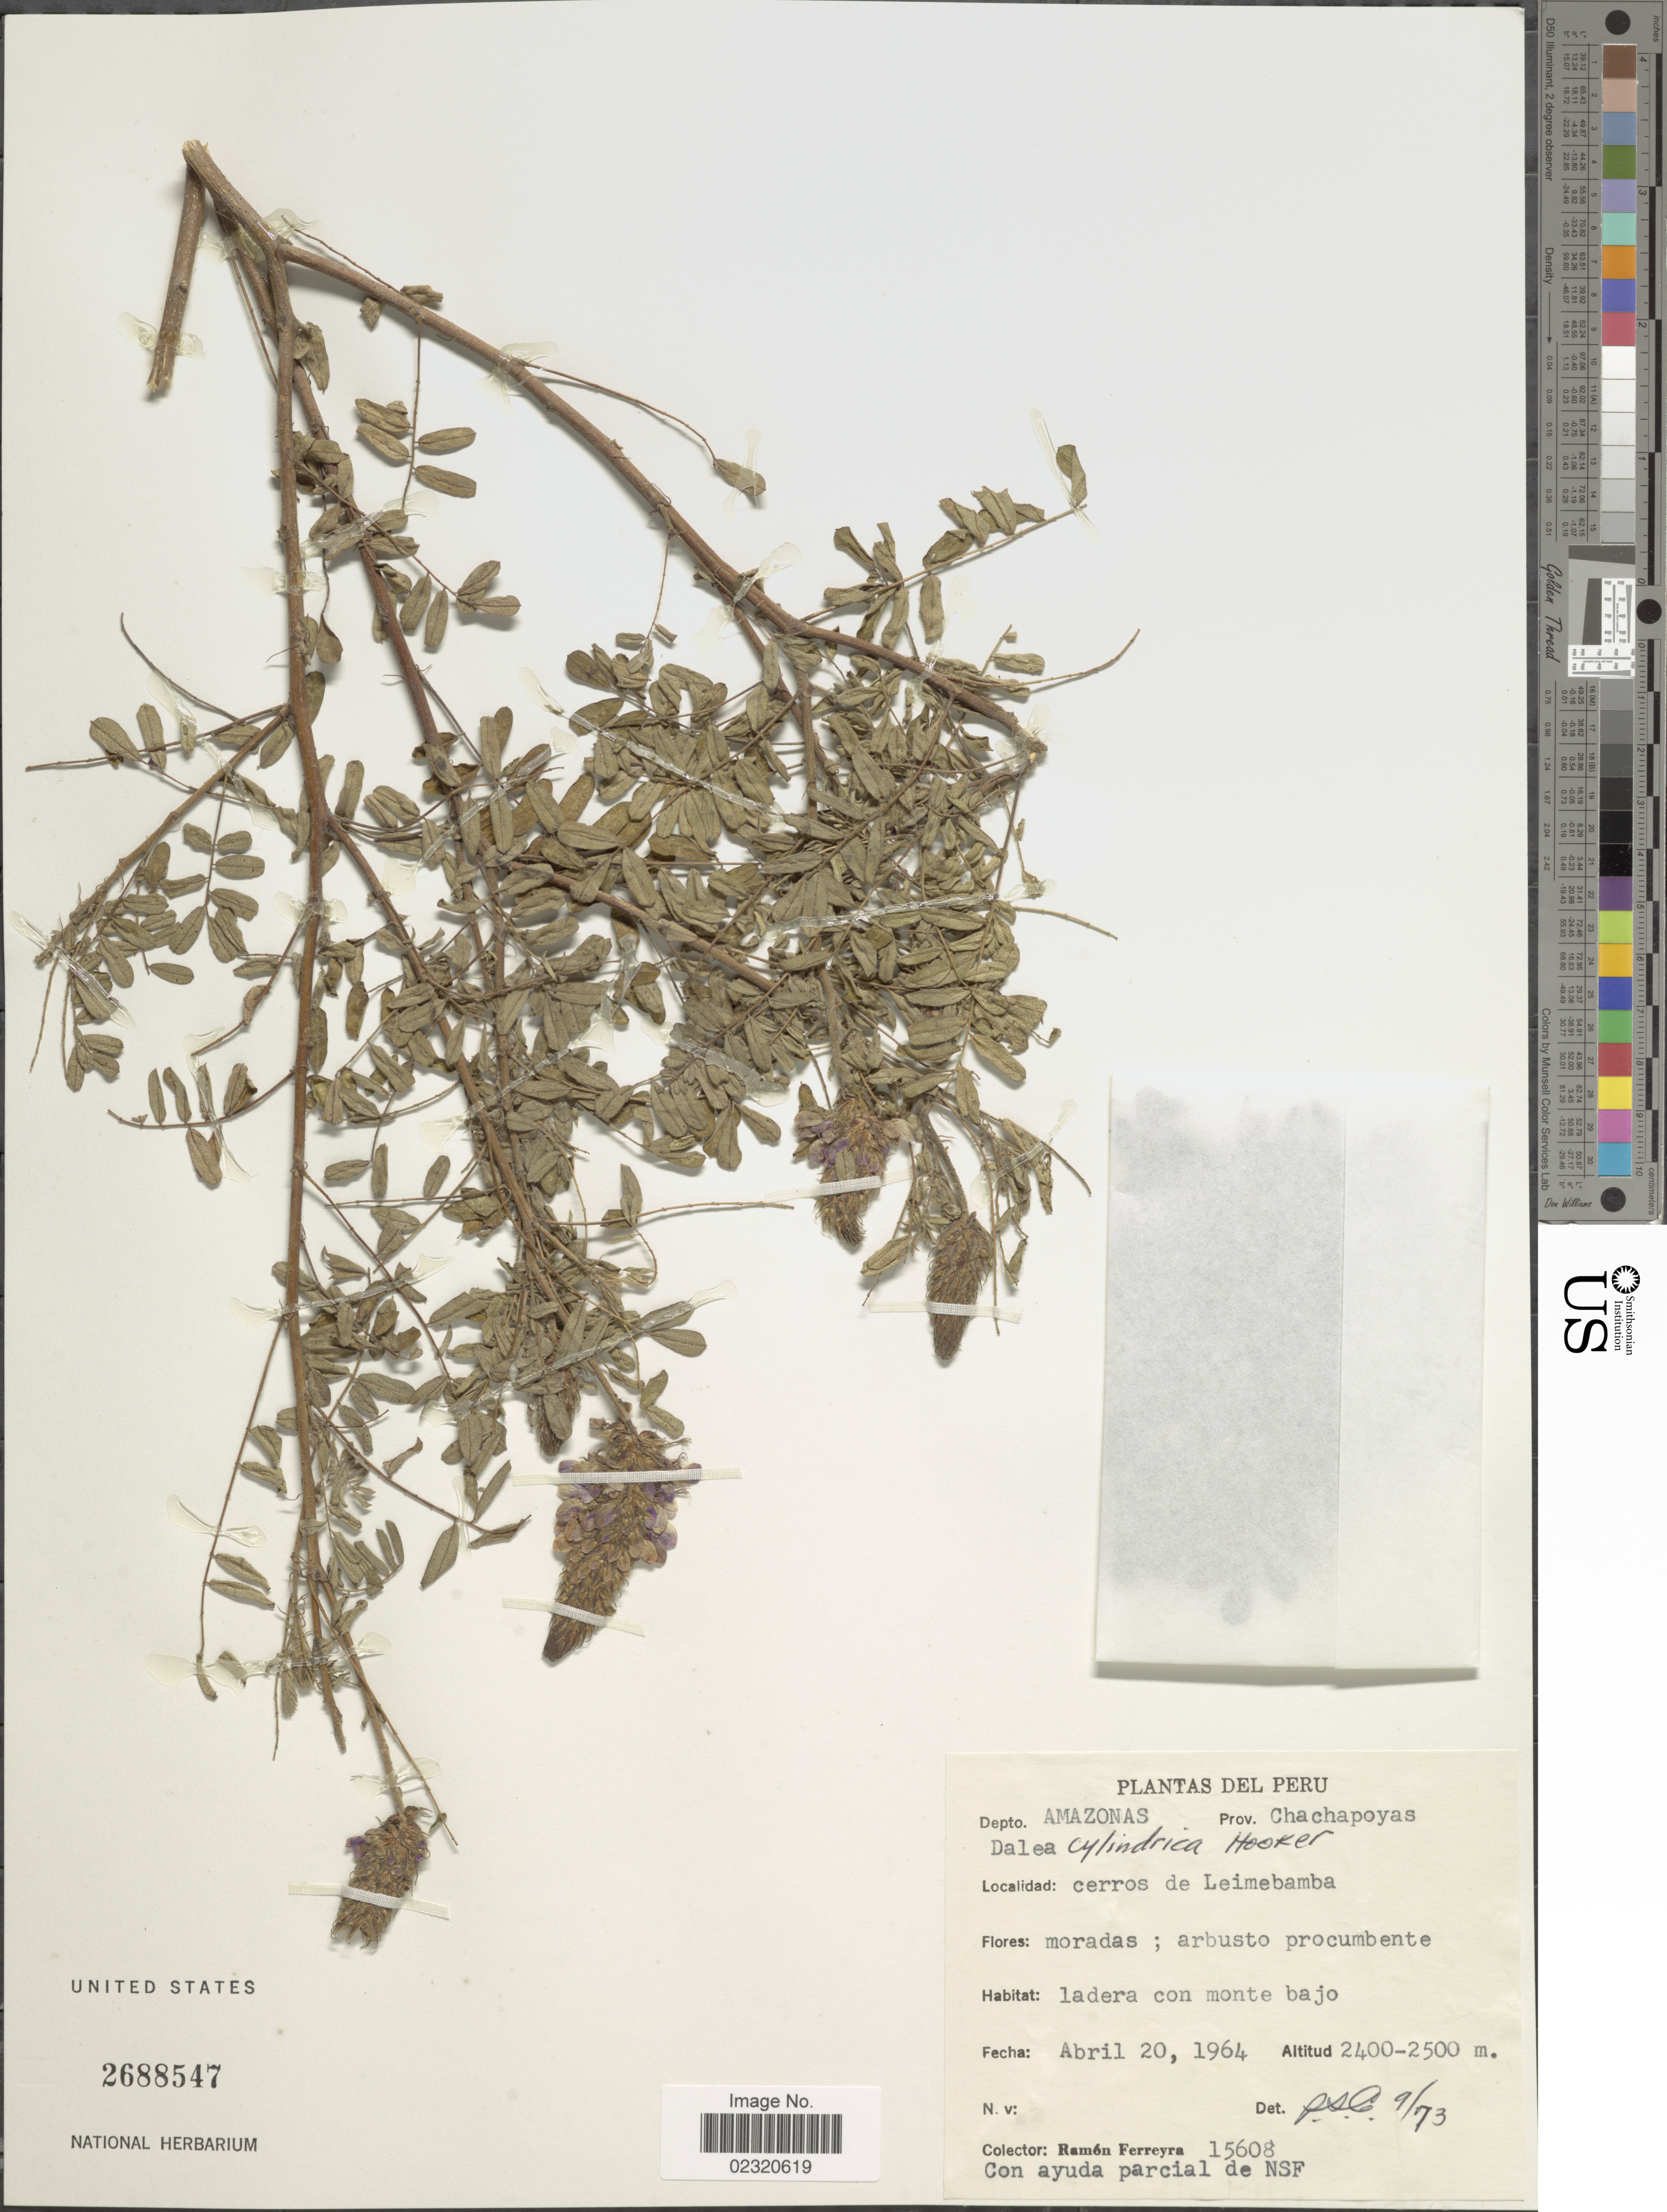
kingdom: Plantae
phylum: Tracheophyta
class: Magnoliopsida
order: Fabales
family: Fabaceae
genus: Dalea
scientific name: Dalea cylindrica var. cylindrica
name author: Hook.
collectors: R. A. Ferreyra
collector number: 15608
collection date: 1964-04-20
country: Peru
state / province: Amazonas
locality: Prov. Chachapoyas, Cerros de Leimebamba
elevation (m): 2400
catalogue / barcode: US 2688547